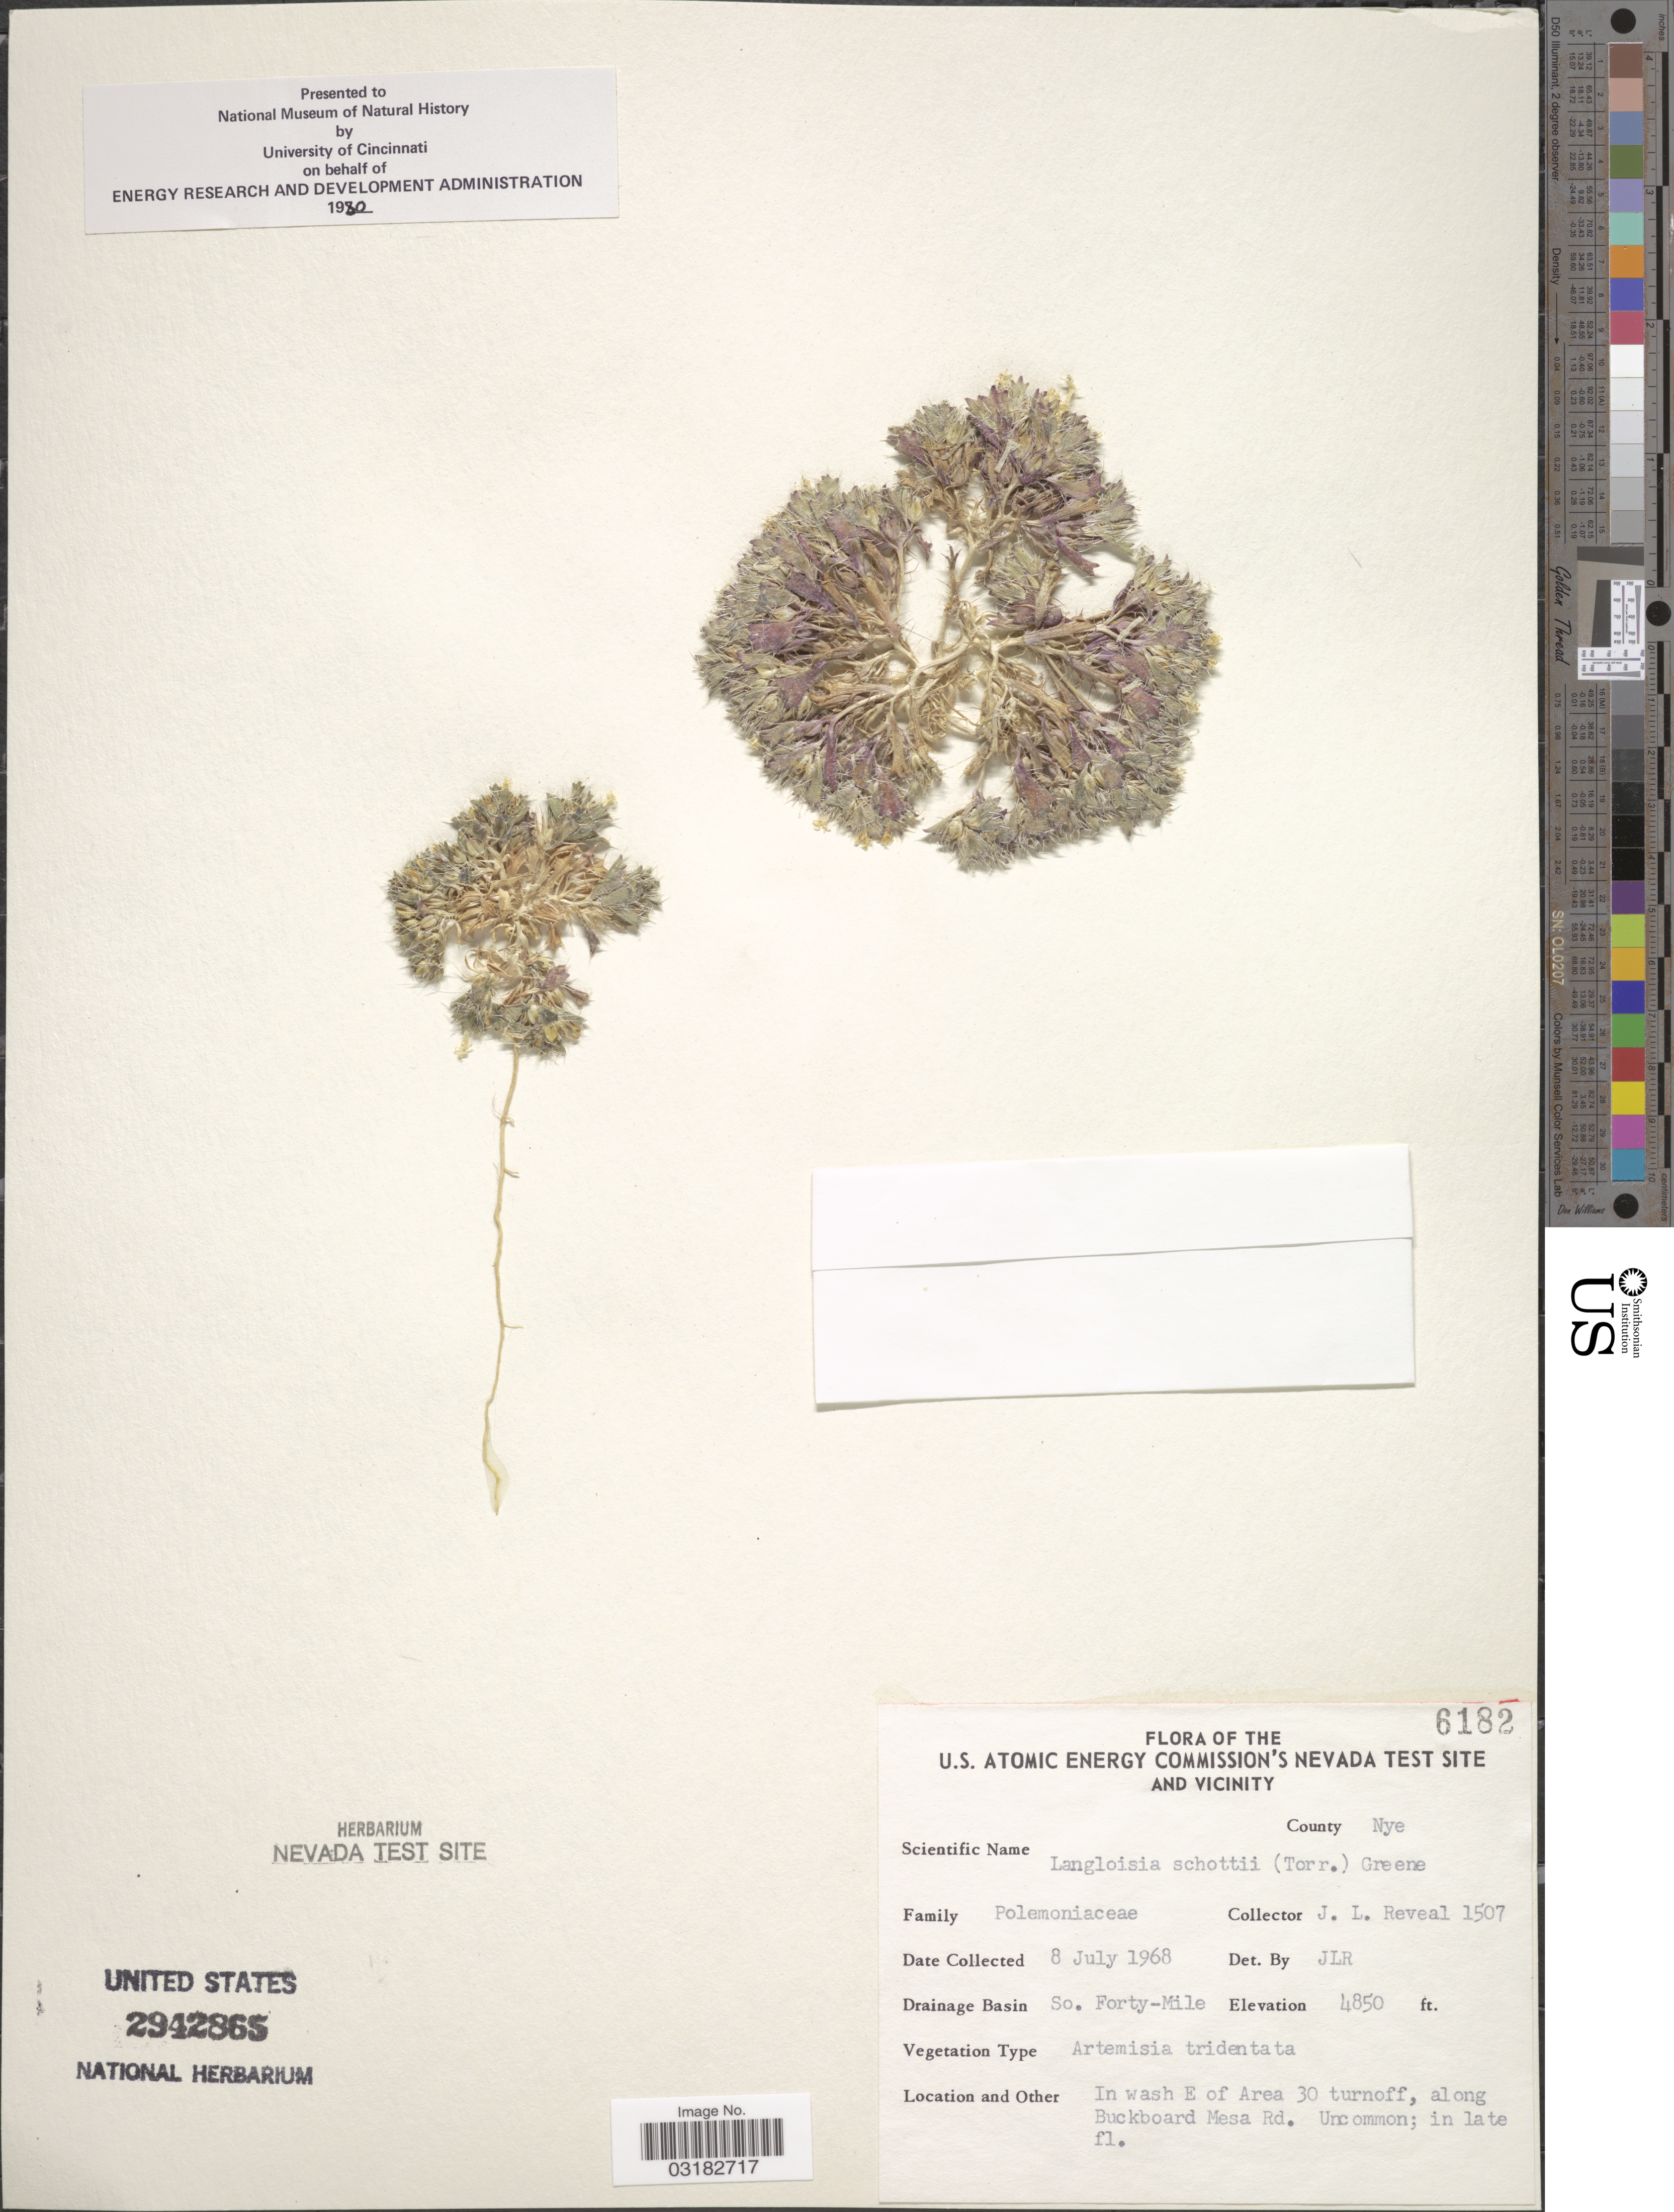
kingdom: Plantae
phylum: Tracheophyta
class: Magnoliopsida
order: Ericales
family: Polemoniaceae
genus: Loeseliastrum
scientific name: Loeseliastrum schottii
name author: (Torr.) Timbrook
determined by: Strong, Mark T., (BOT), Smithsonian Institution - National Museum of Natural History (UNITED STATES)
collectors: J. L. Reveal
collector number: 1507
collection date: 1968-07-08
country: United States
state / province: Nevada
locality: U.S. Atomic Energy Commission's Nevada Test Site and vicinity. County Nye. Drainage Basin So. Forty-Mile. In wash E of Area 30 turnoff, along Buckboard Mesa Rd.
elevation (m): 1478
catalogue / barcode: US 2942865